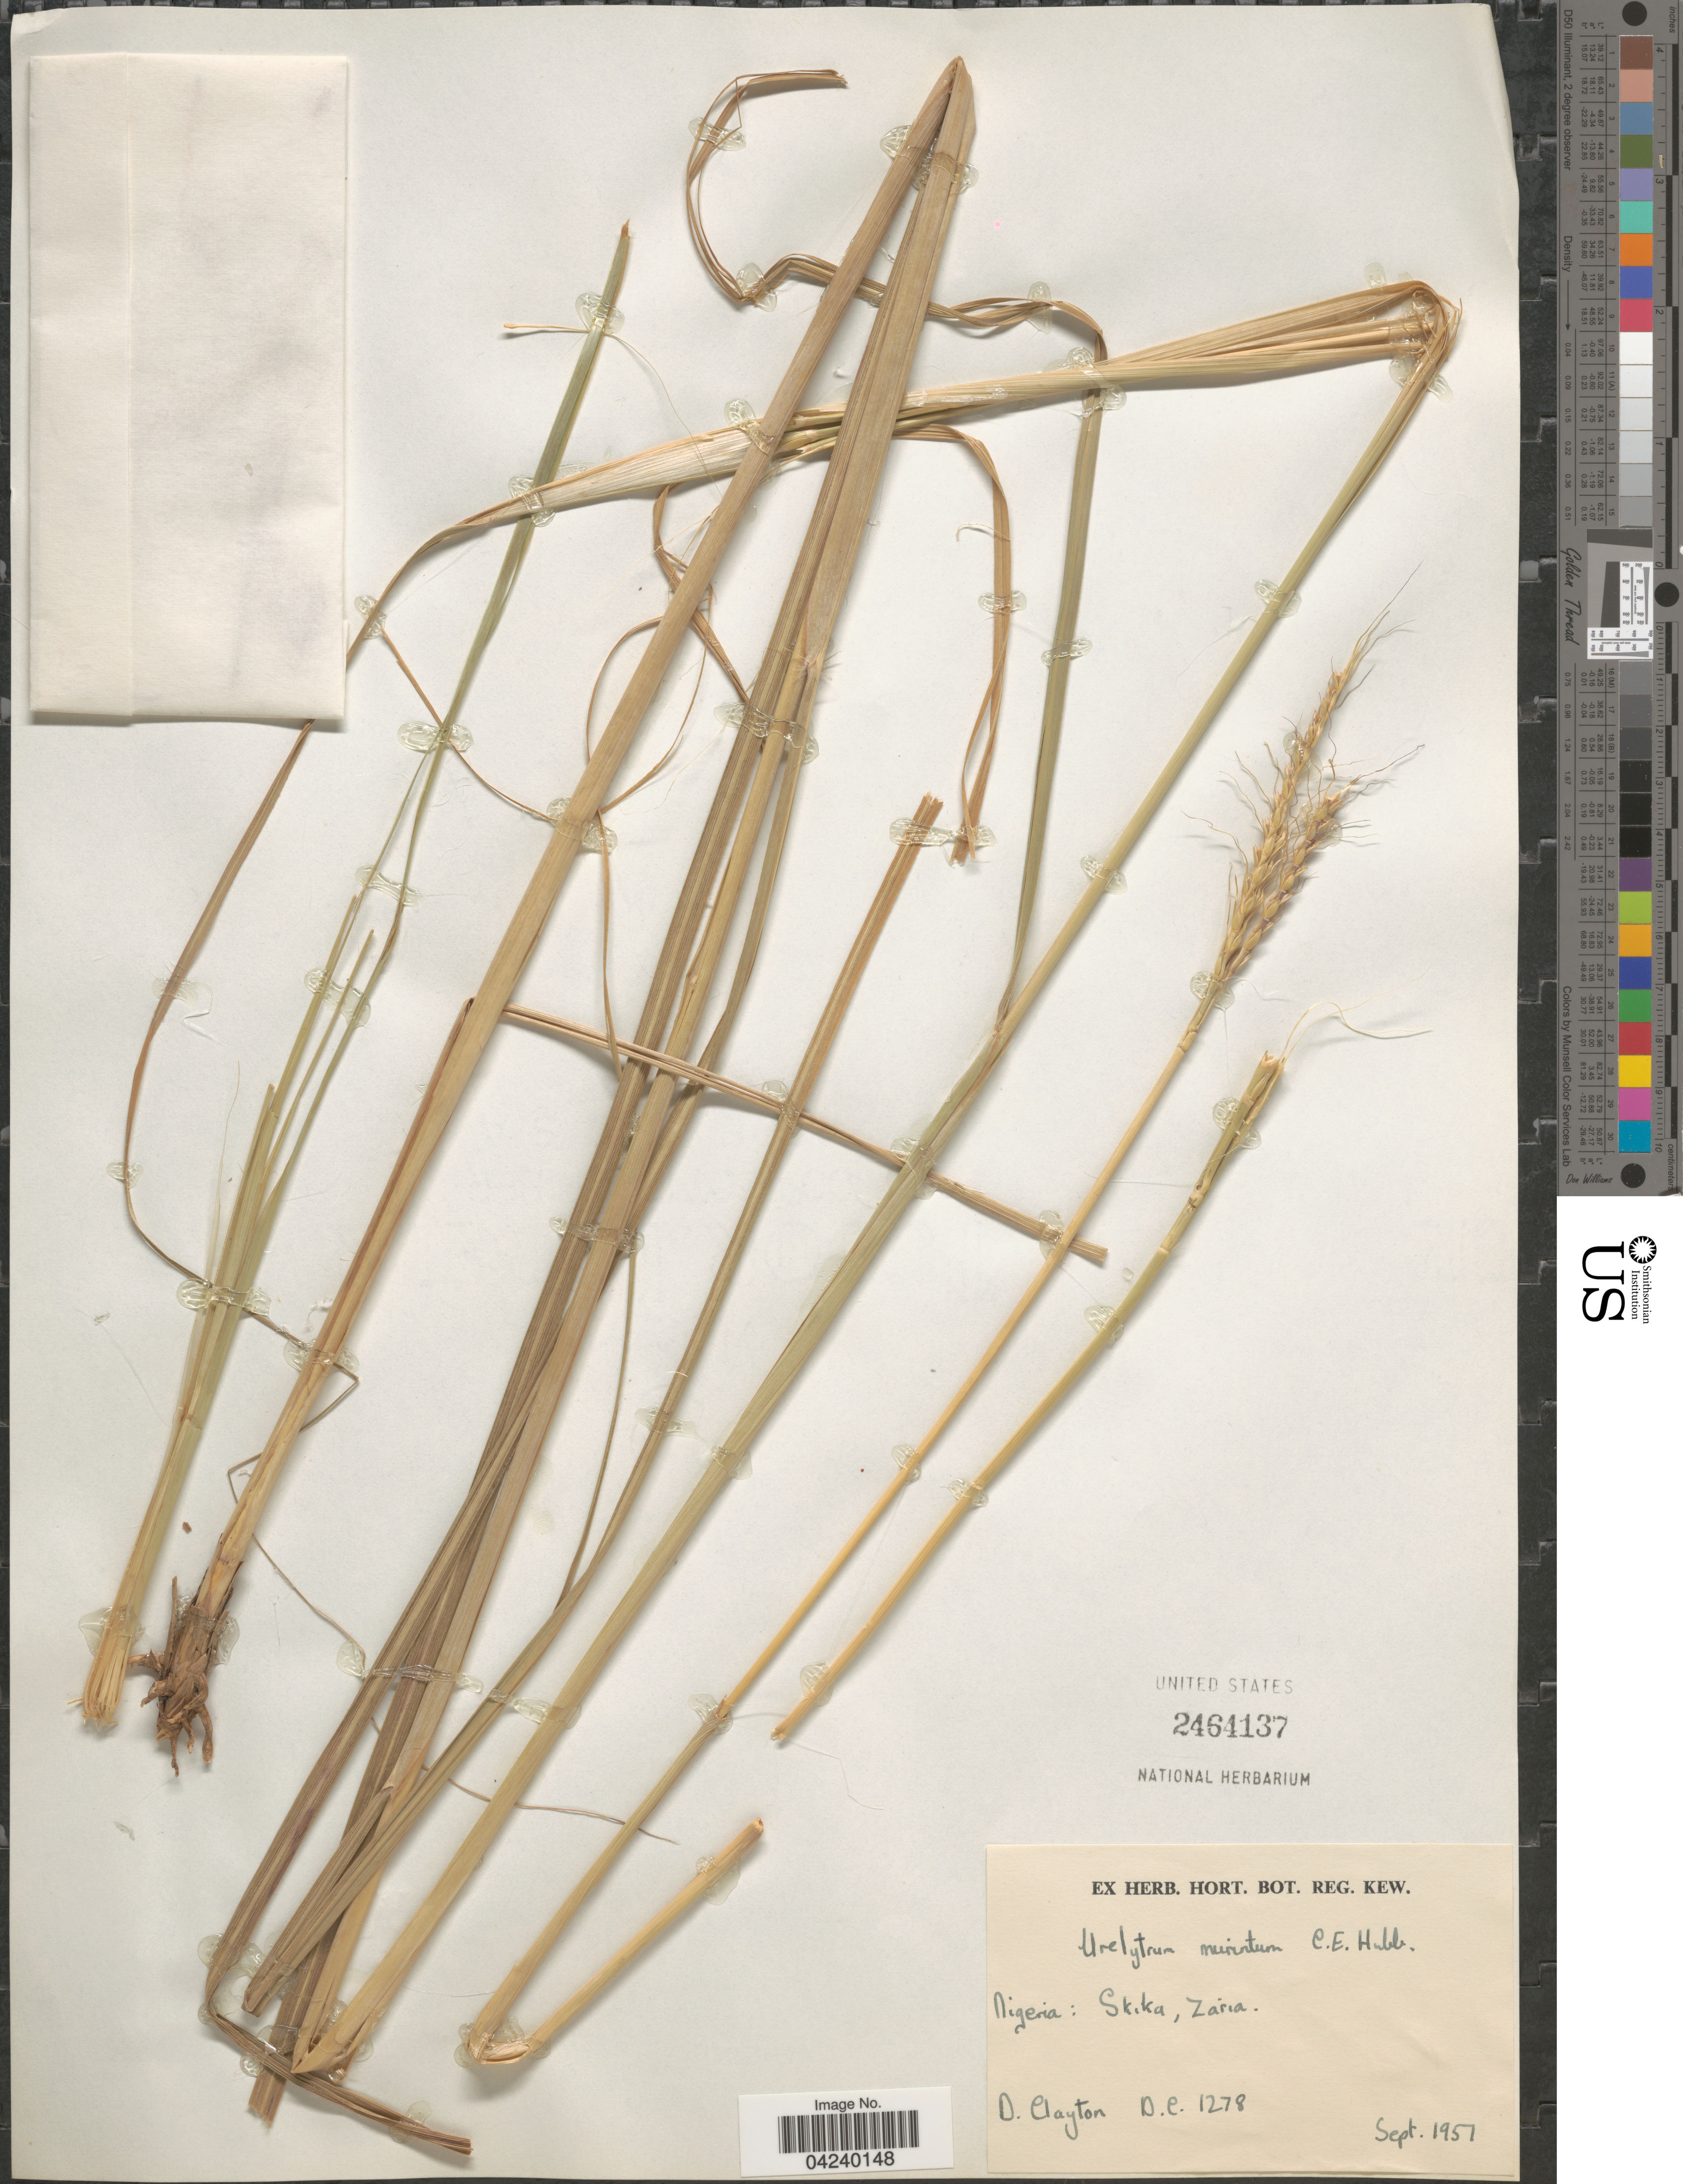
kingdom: Plantae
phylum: Tracheophyta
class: Liliopsida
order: Poales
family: Poaceae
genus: Urelytrum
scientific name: Urelytrum muricatum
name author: C. E. Hubb.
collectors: D. Clayton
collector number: DC1278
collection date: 1951-09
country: Nigeria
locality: Skika, Zaria.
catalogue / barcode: US 2464137